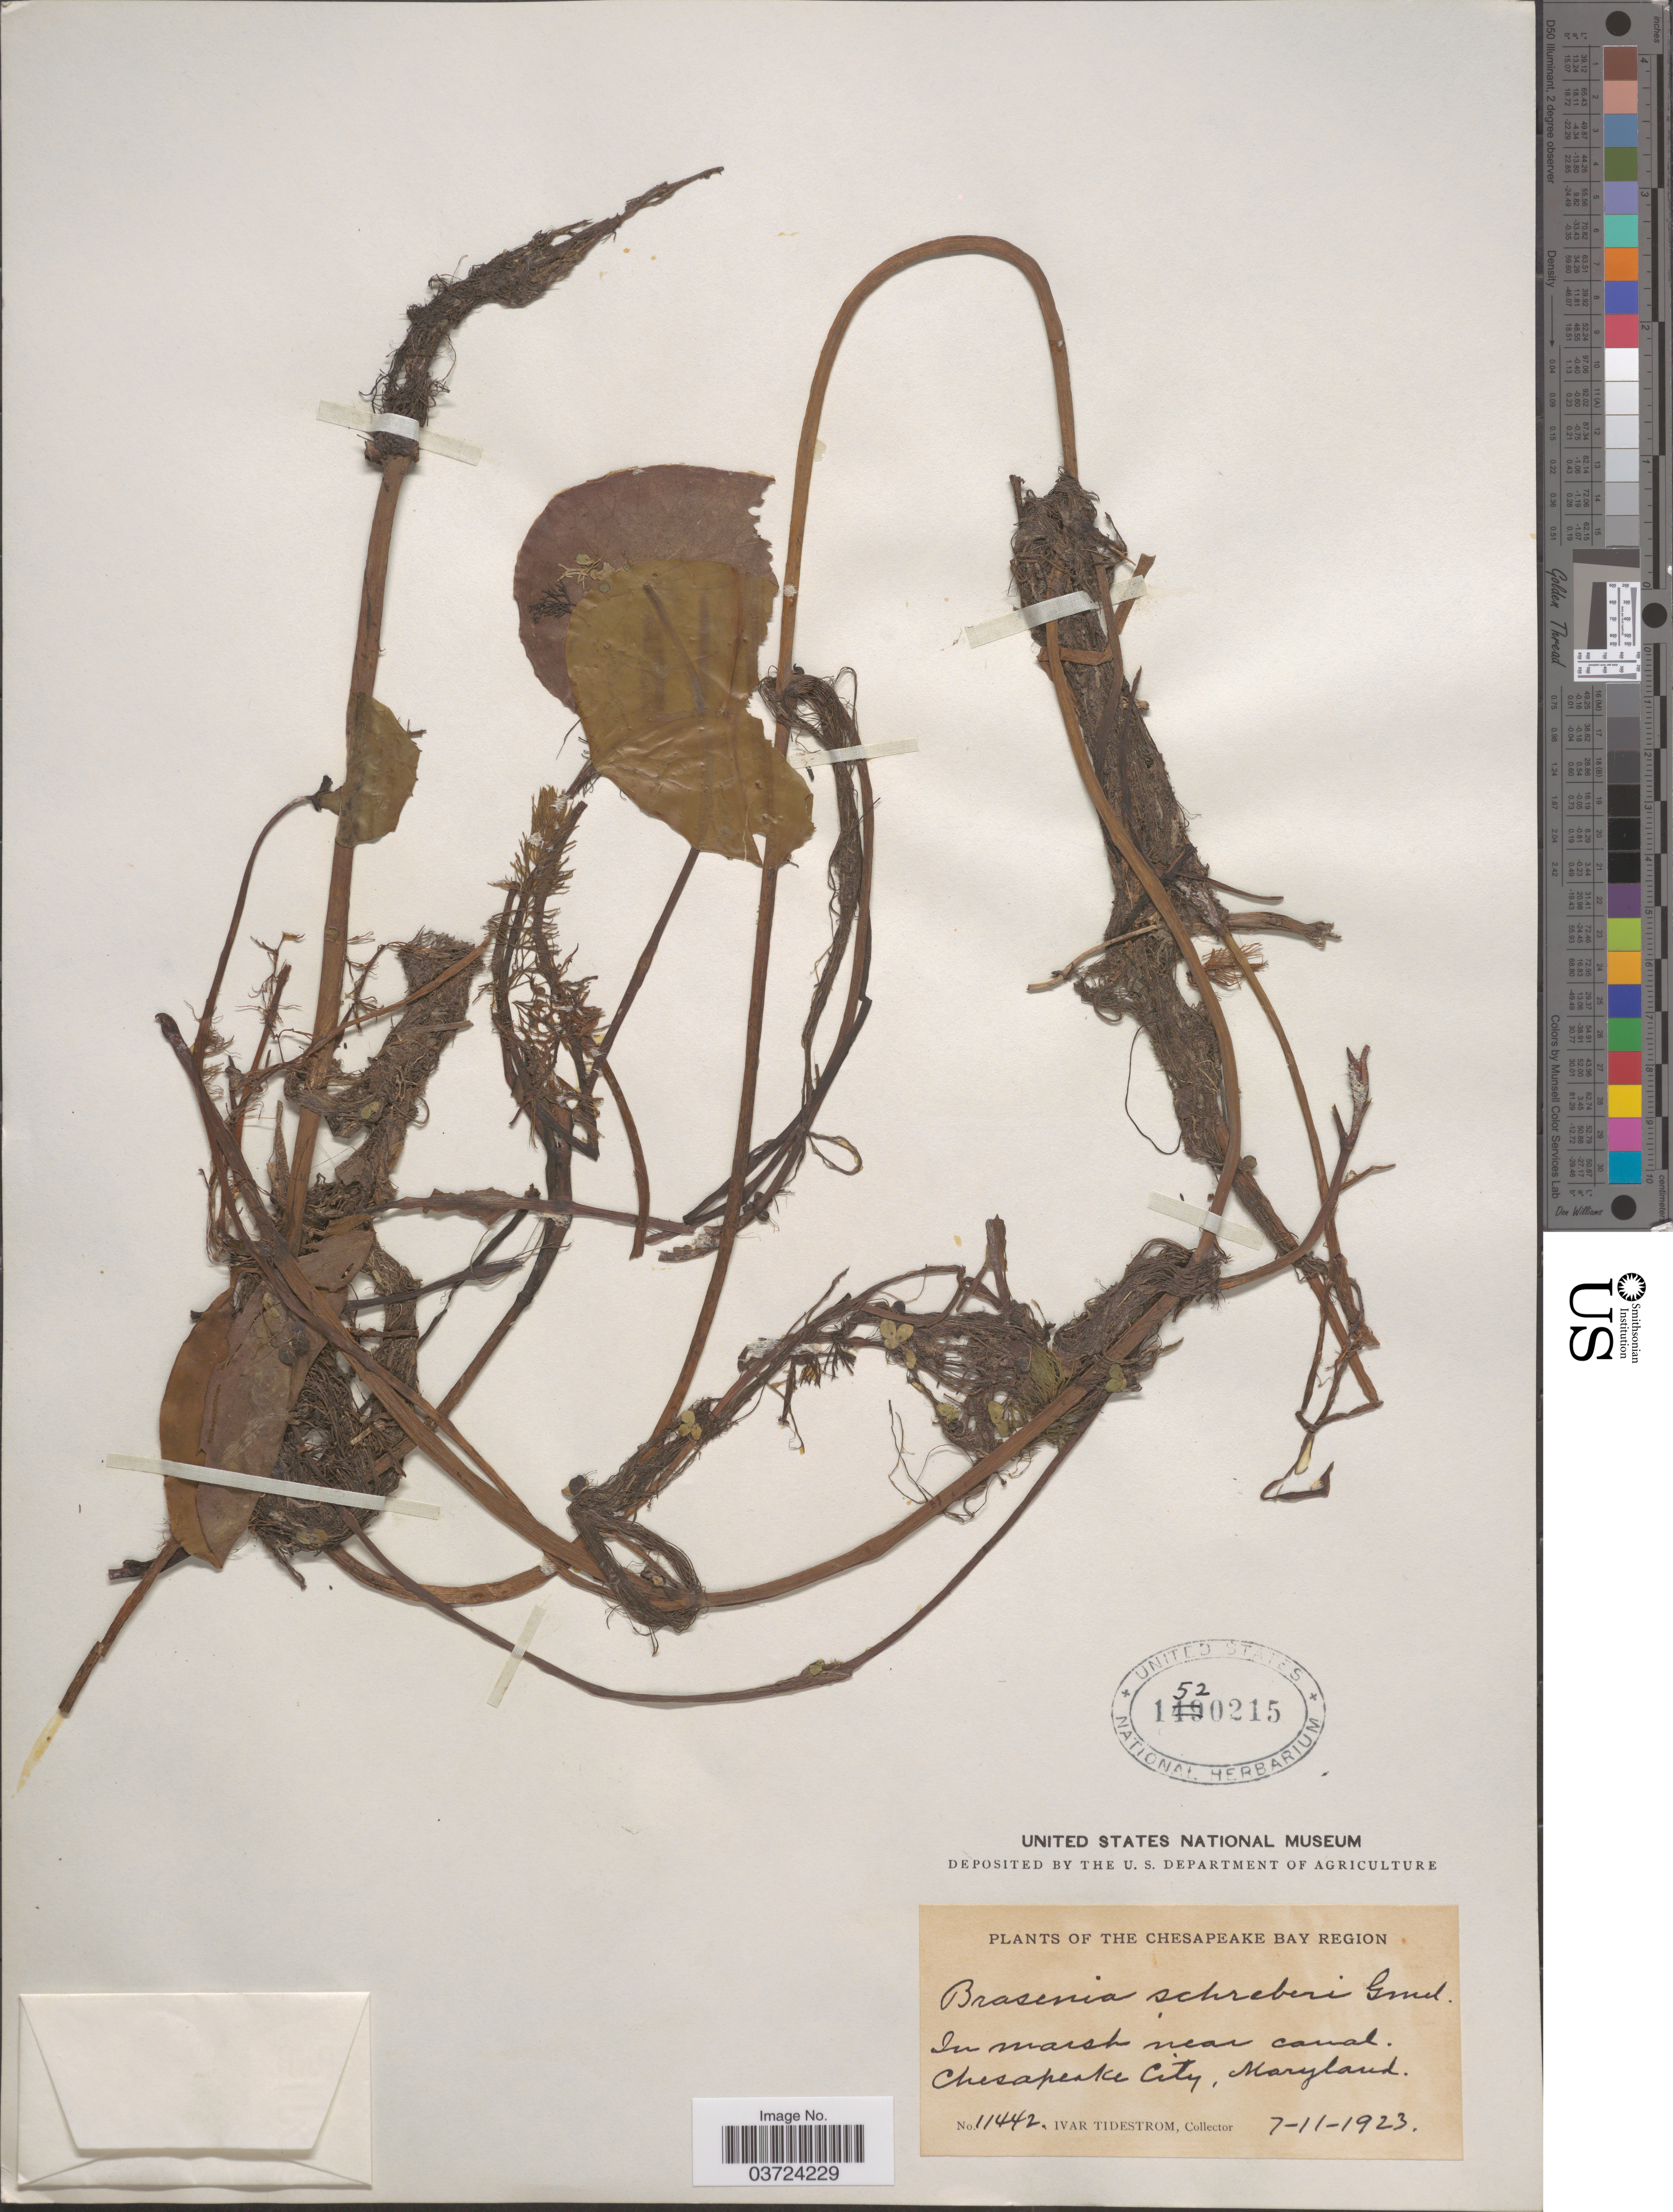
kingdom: Plantae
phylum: Tracheophyta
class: Magnoliopsida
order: Nymphaeales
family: Cabombaceae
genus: Brasenia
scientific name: Brasenia schreberi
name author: J.F. Gmel.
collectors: I. F. Tidestrom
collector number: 11442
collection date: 1923-07-11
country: United States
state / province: Maryland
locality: The Chesapeake Bay Region. Near canal. Chesapeake City.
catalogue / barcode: US 1520215